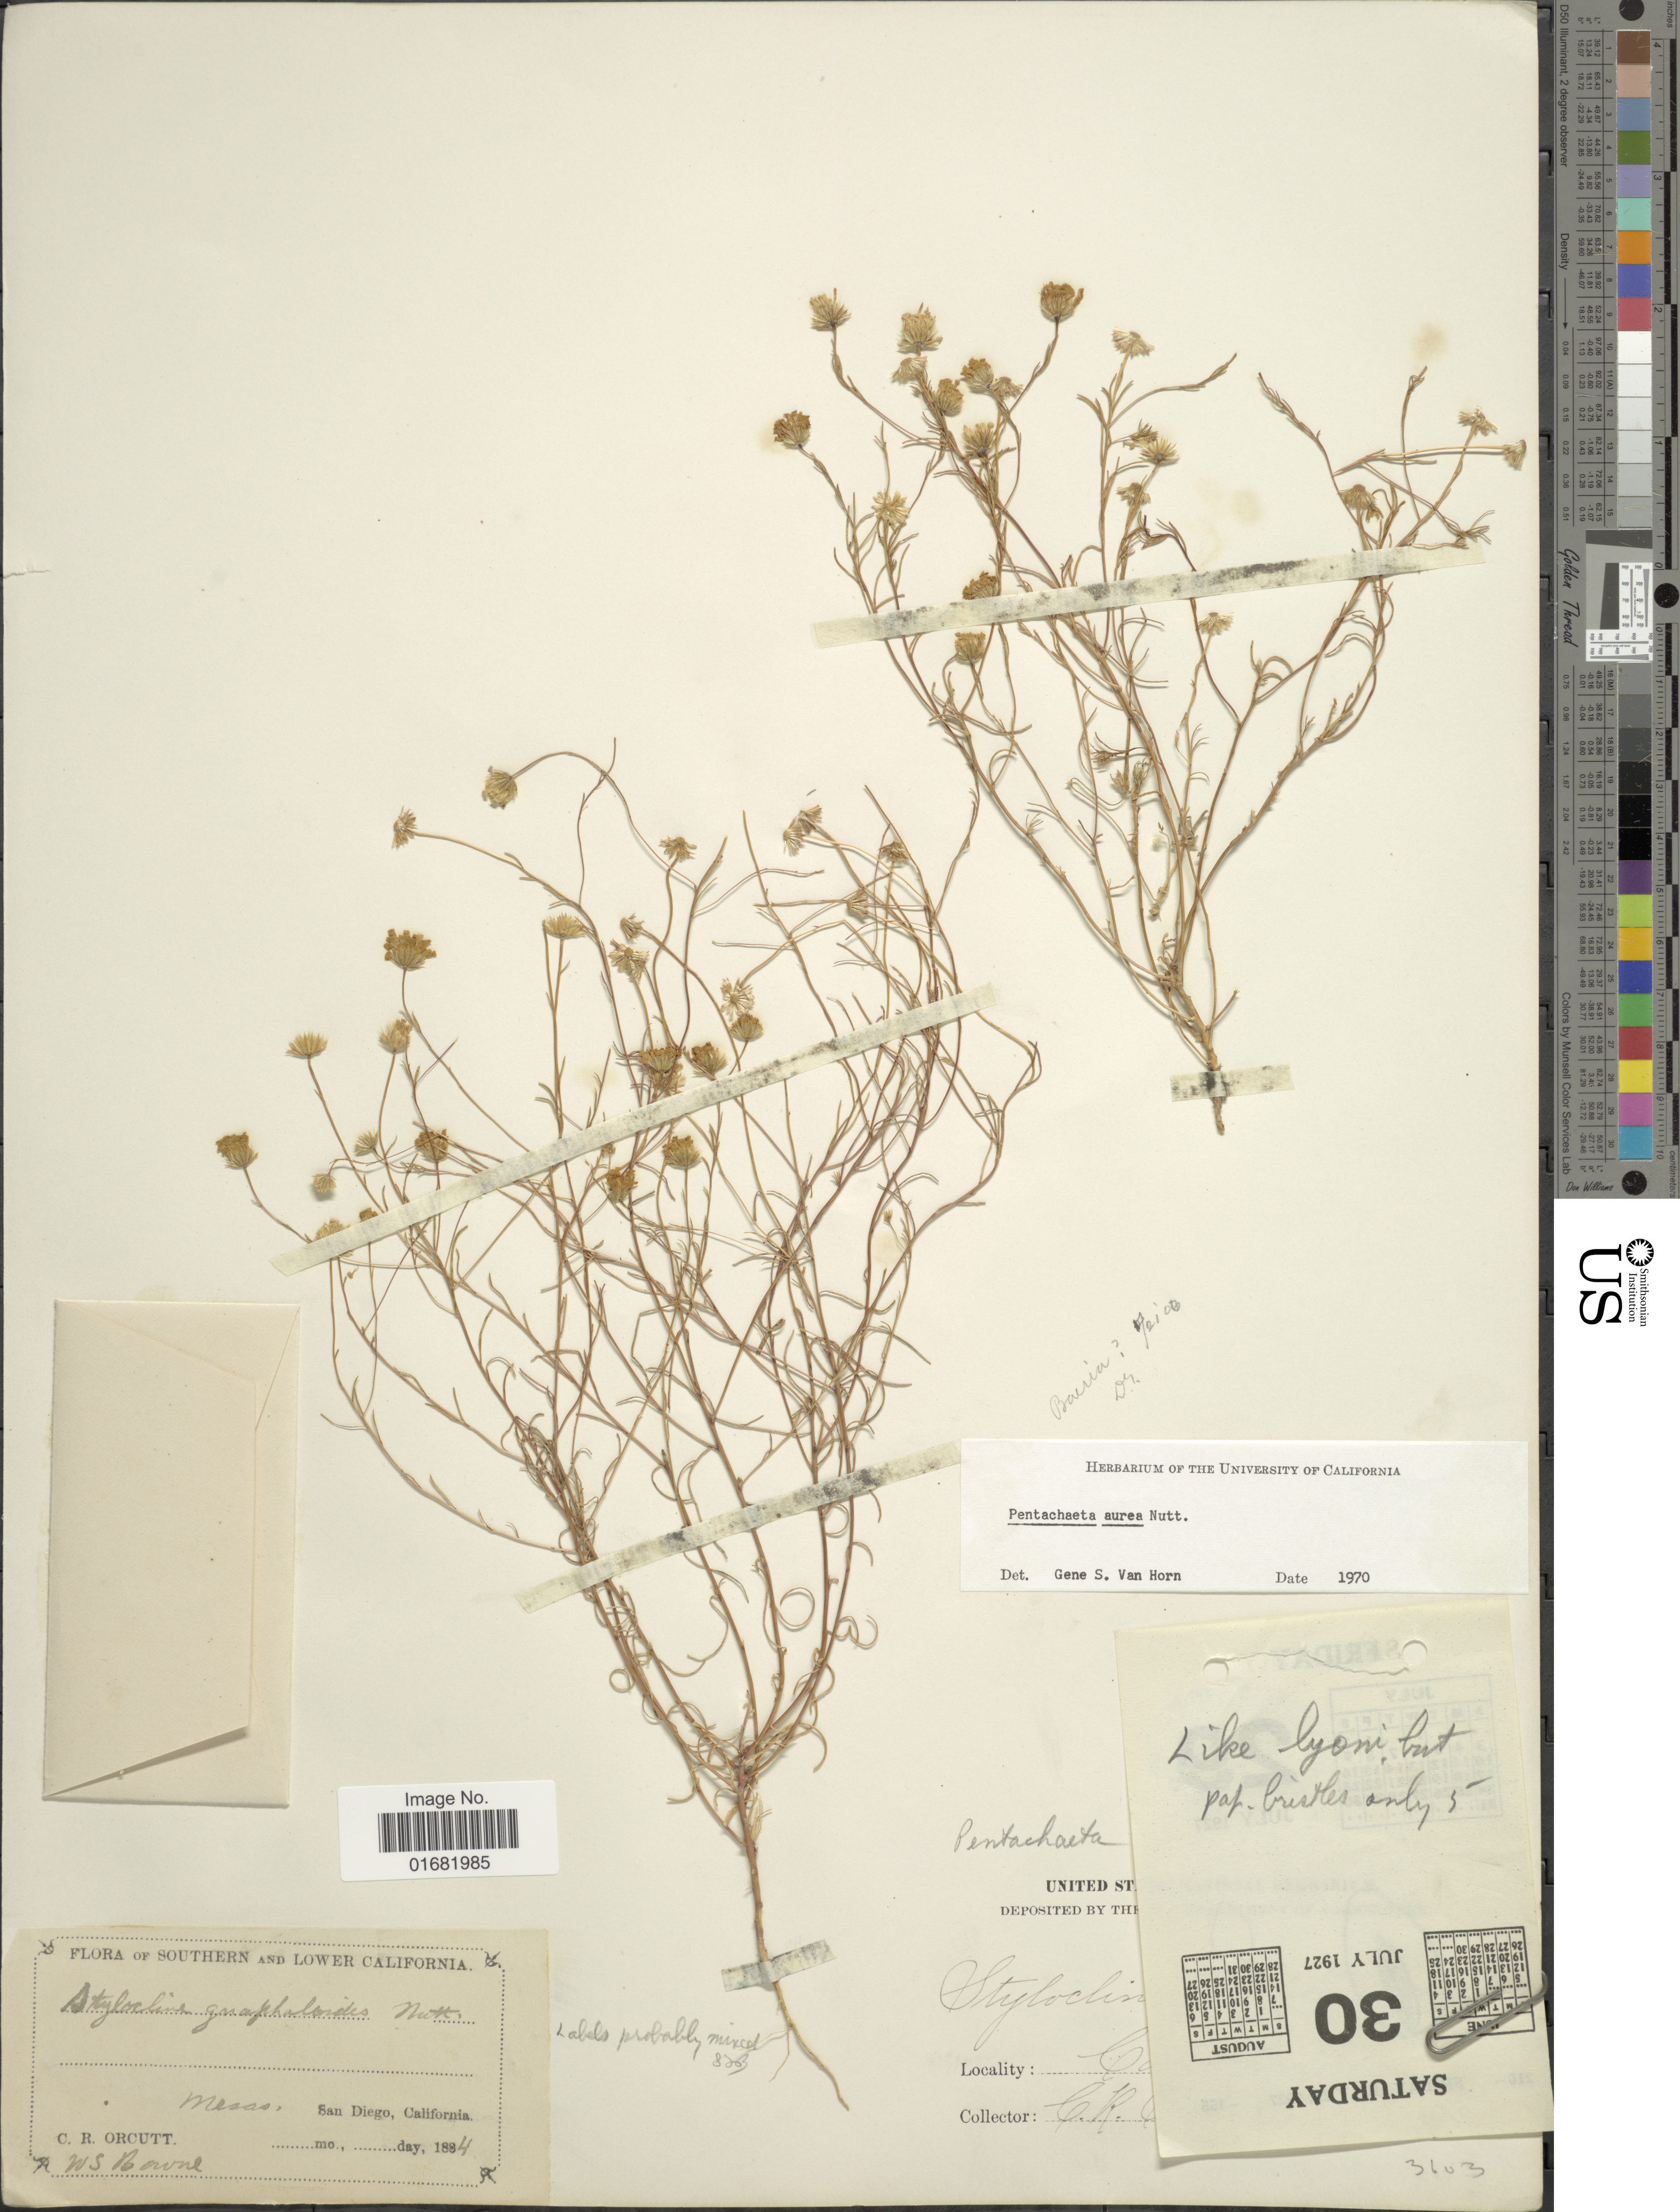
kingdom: Plantae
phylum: Tracheophyta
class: Magnoliopsida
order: Asterales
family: Asteraceae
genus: Pentachaeta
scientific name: Pentachaeta aurea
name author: Nutt.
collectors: C. R. Orcutt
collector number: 3103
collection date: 1884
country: United States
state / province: California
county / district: San Diego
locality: Southern and lower California. Mesos, San Diego